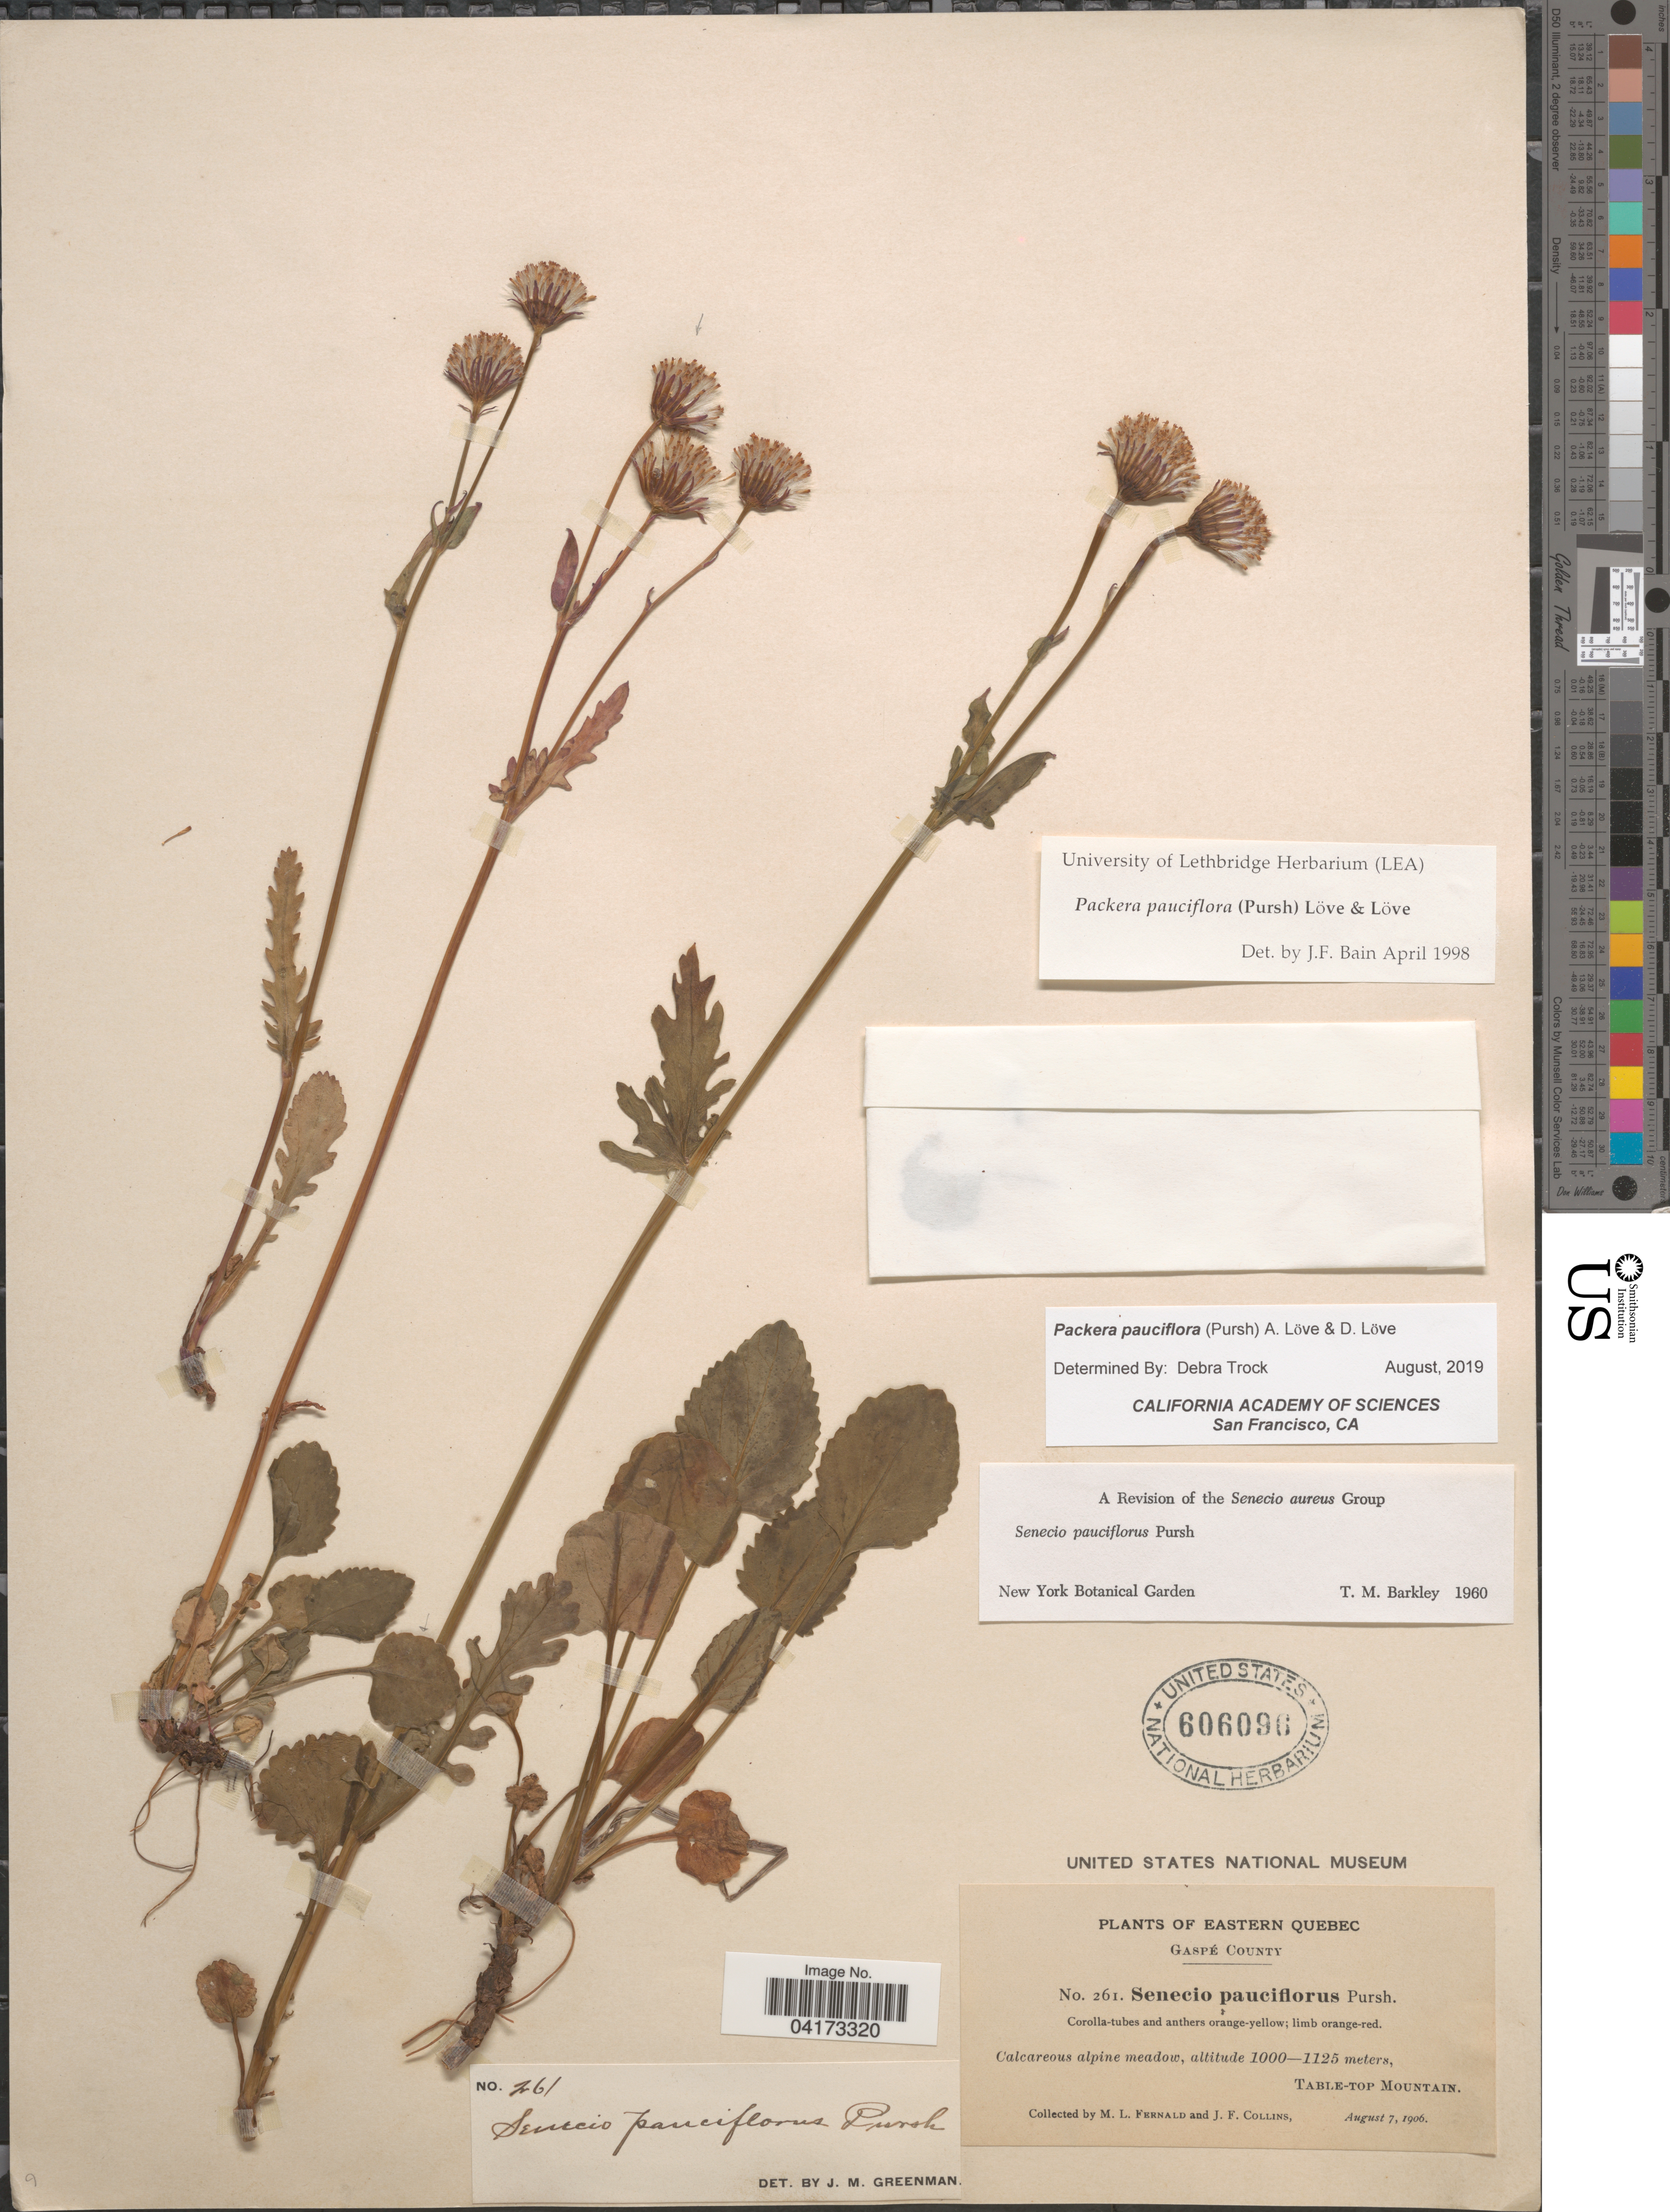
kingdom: Plantae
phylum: Tracheophyta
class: Magnoliopsida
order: Asterales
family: Asteraceae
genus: Packera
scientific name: Packera pauciflora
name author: (Pursh) W.A. Weber & Á. Löve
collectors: M. L. Fernald & J. Collins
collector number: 261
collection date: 1906-08-07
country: Canada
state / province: Quebec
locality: Eastern Quebec. Gaspé County. Table-Top Mountain.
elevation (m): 1000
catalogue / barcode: US 606096